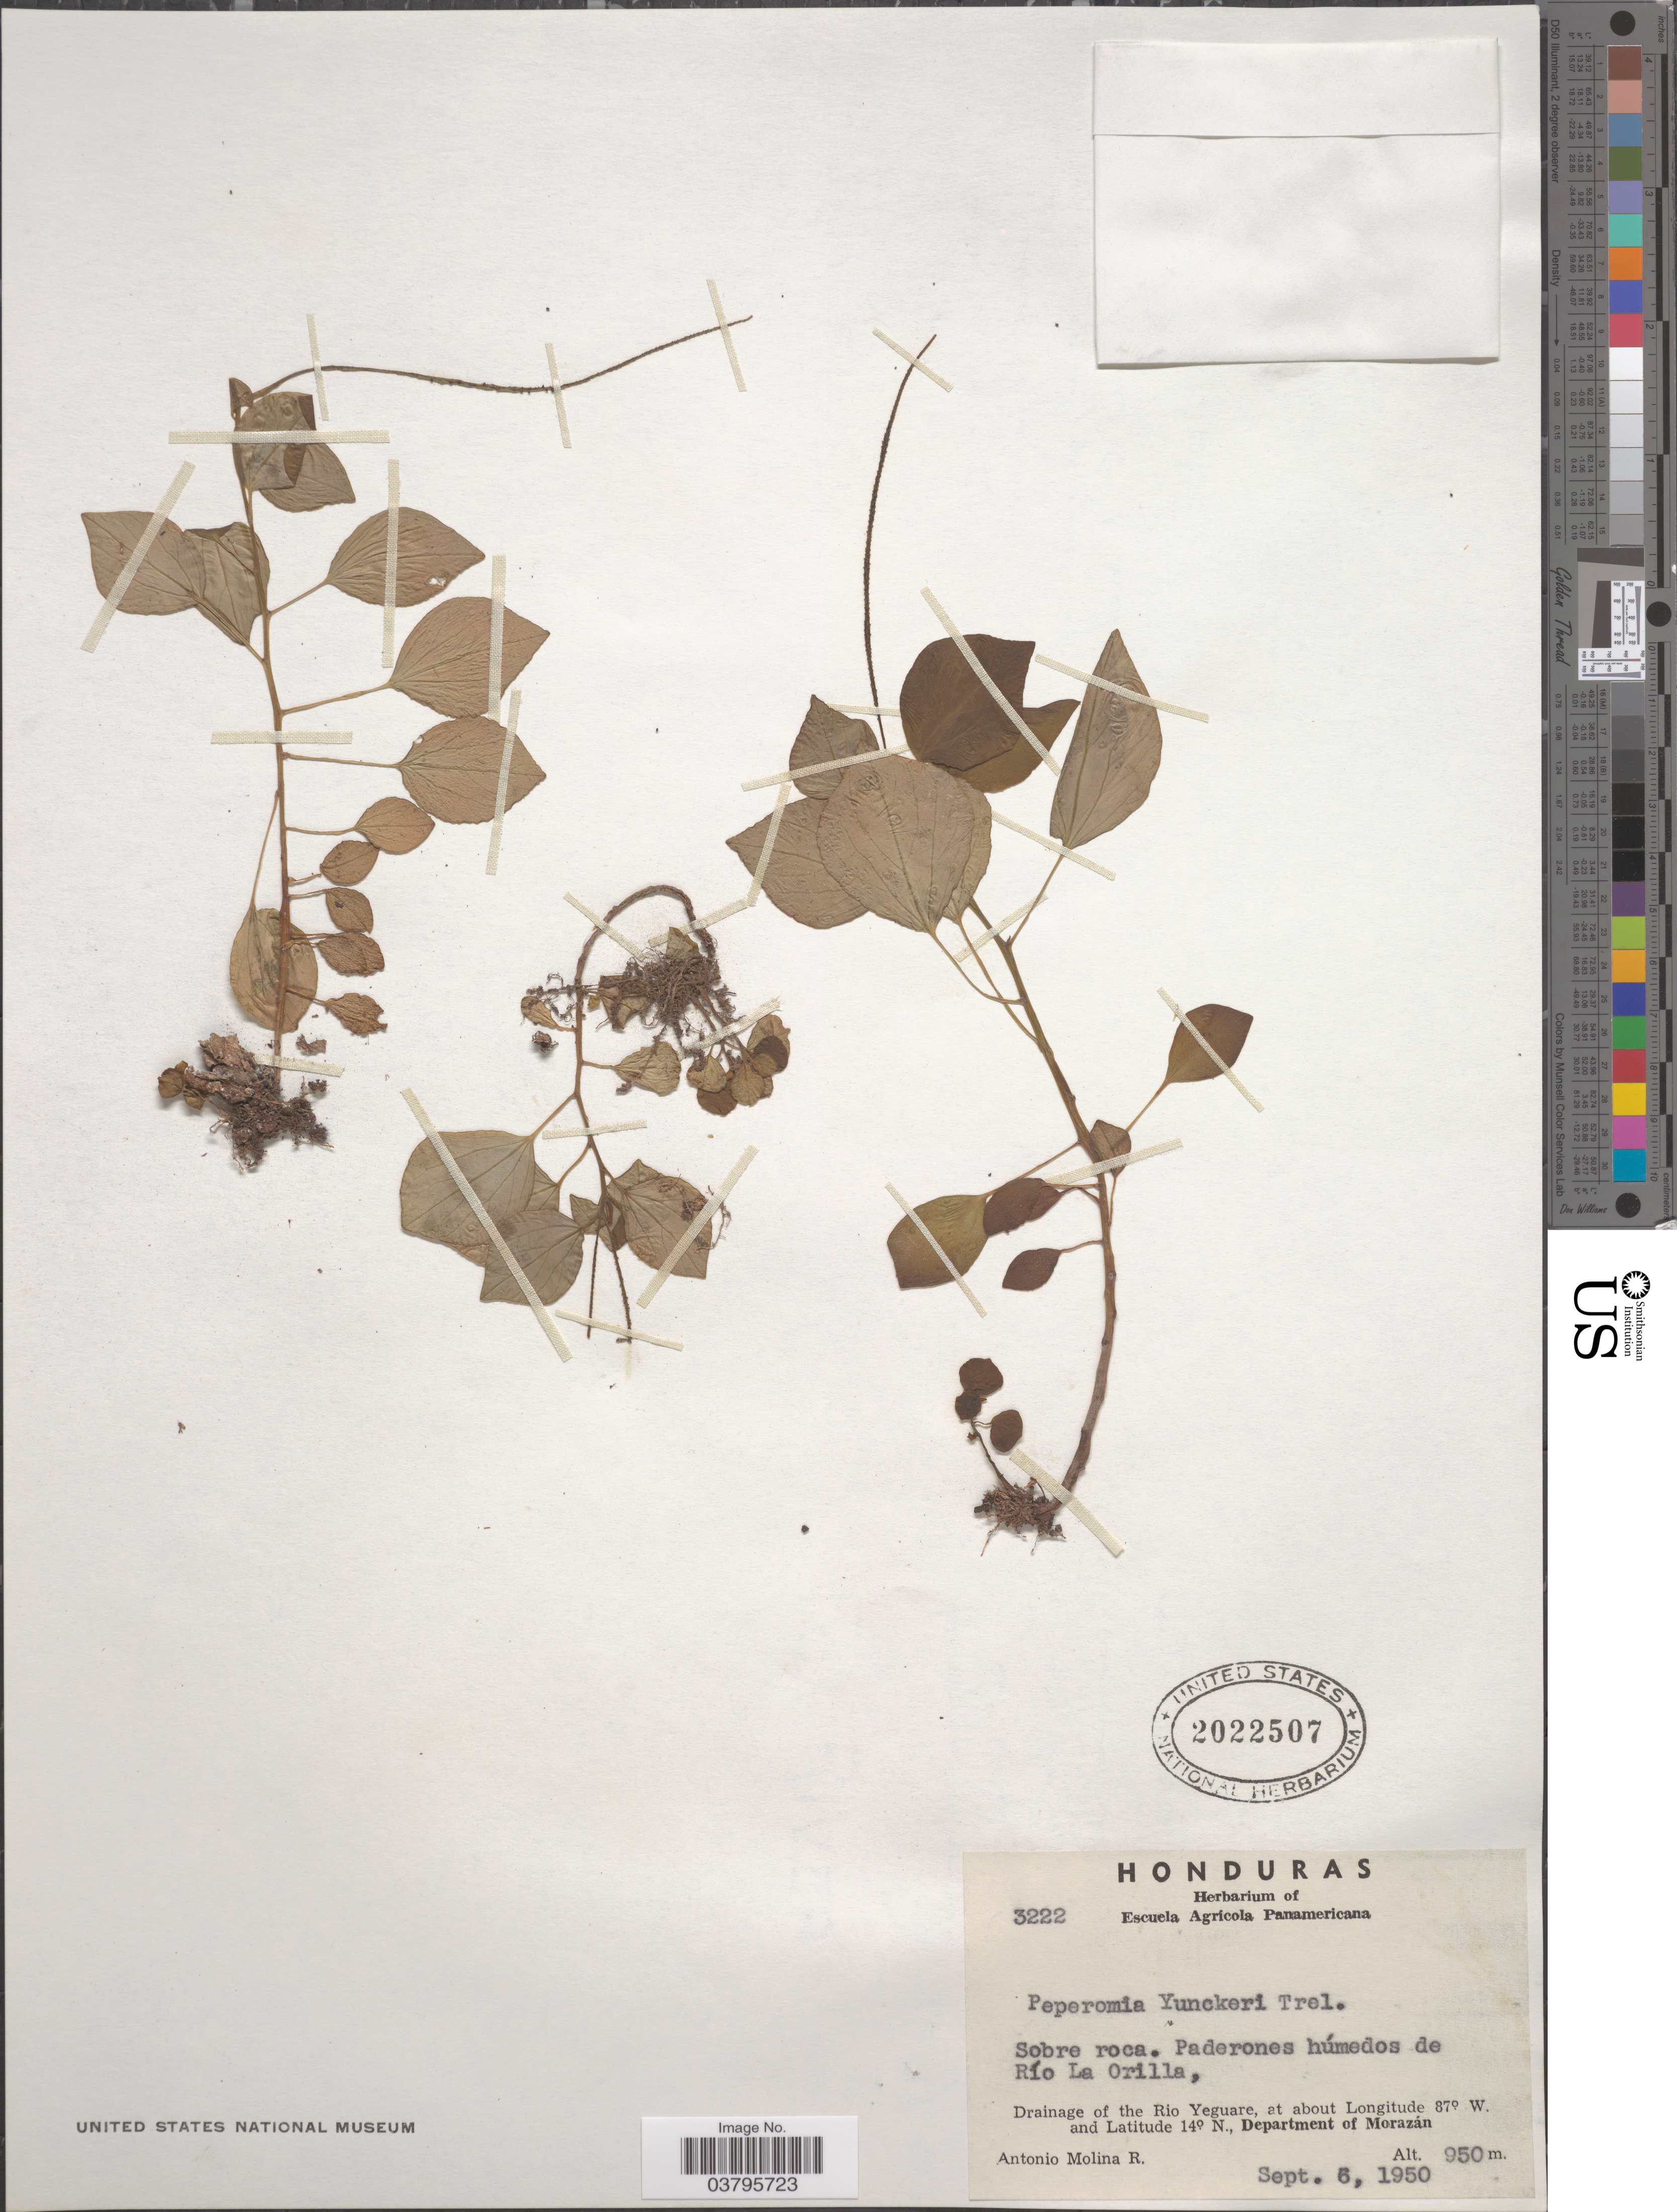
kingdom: Plantae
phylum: Tracheophyta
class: Magnoliopsida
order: Piperales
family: Piperaceae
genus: Peperomia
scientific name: Peperomia sancarlosiana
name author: C. DC.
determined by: Jiménez, José Estaban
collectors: A. Molina R.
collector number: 3222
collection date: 1950-09-06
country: Honduras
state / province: Fco. Morazán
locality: Río La Orilla, Drainage of the Rio Yeguare, Department of Morazán.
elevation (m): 950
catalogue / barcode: US 2022507